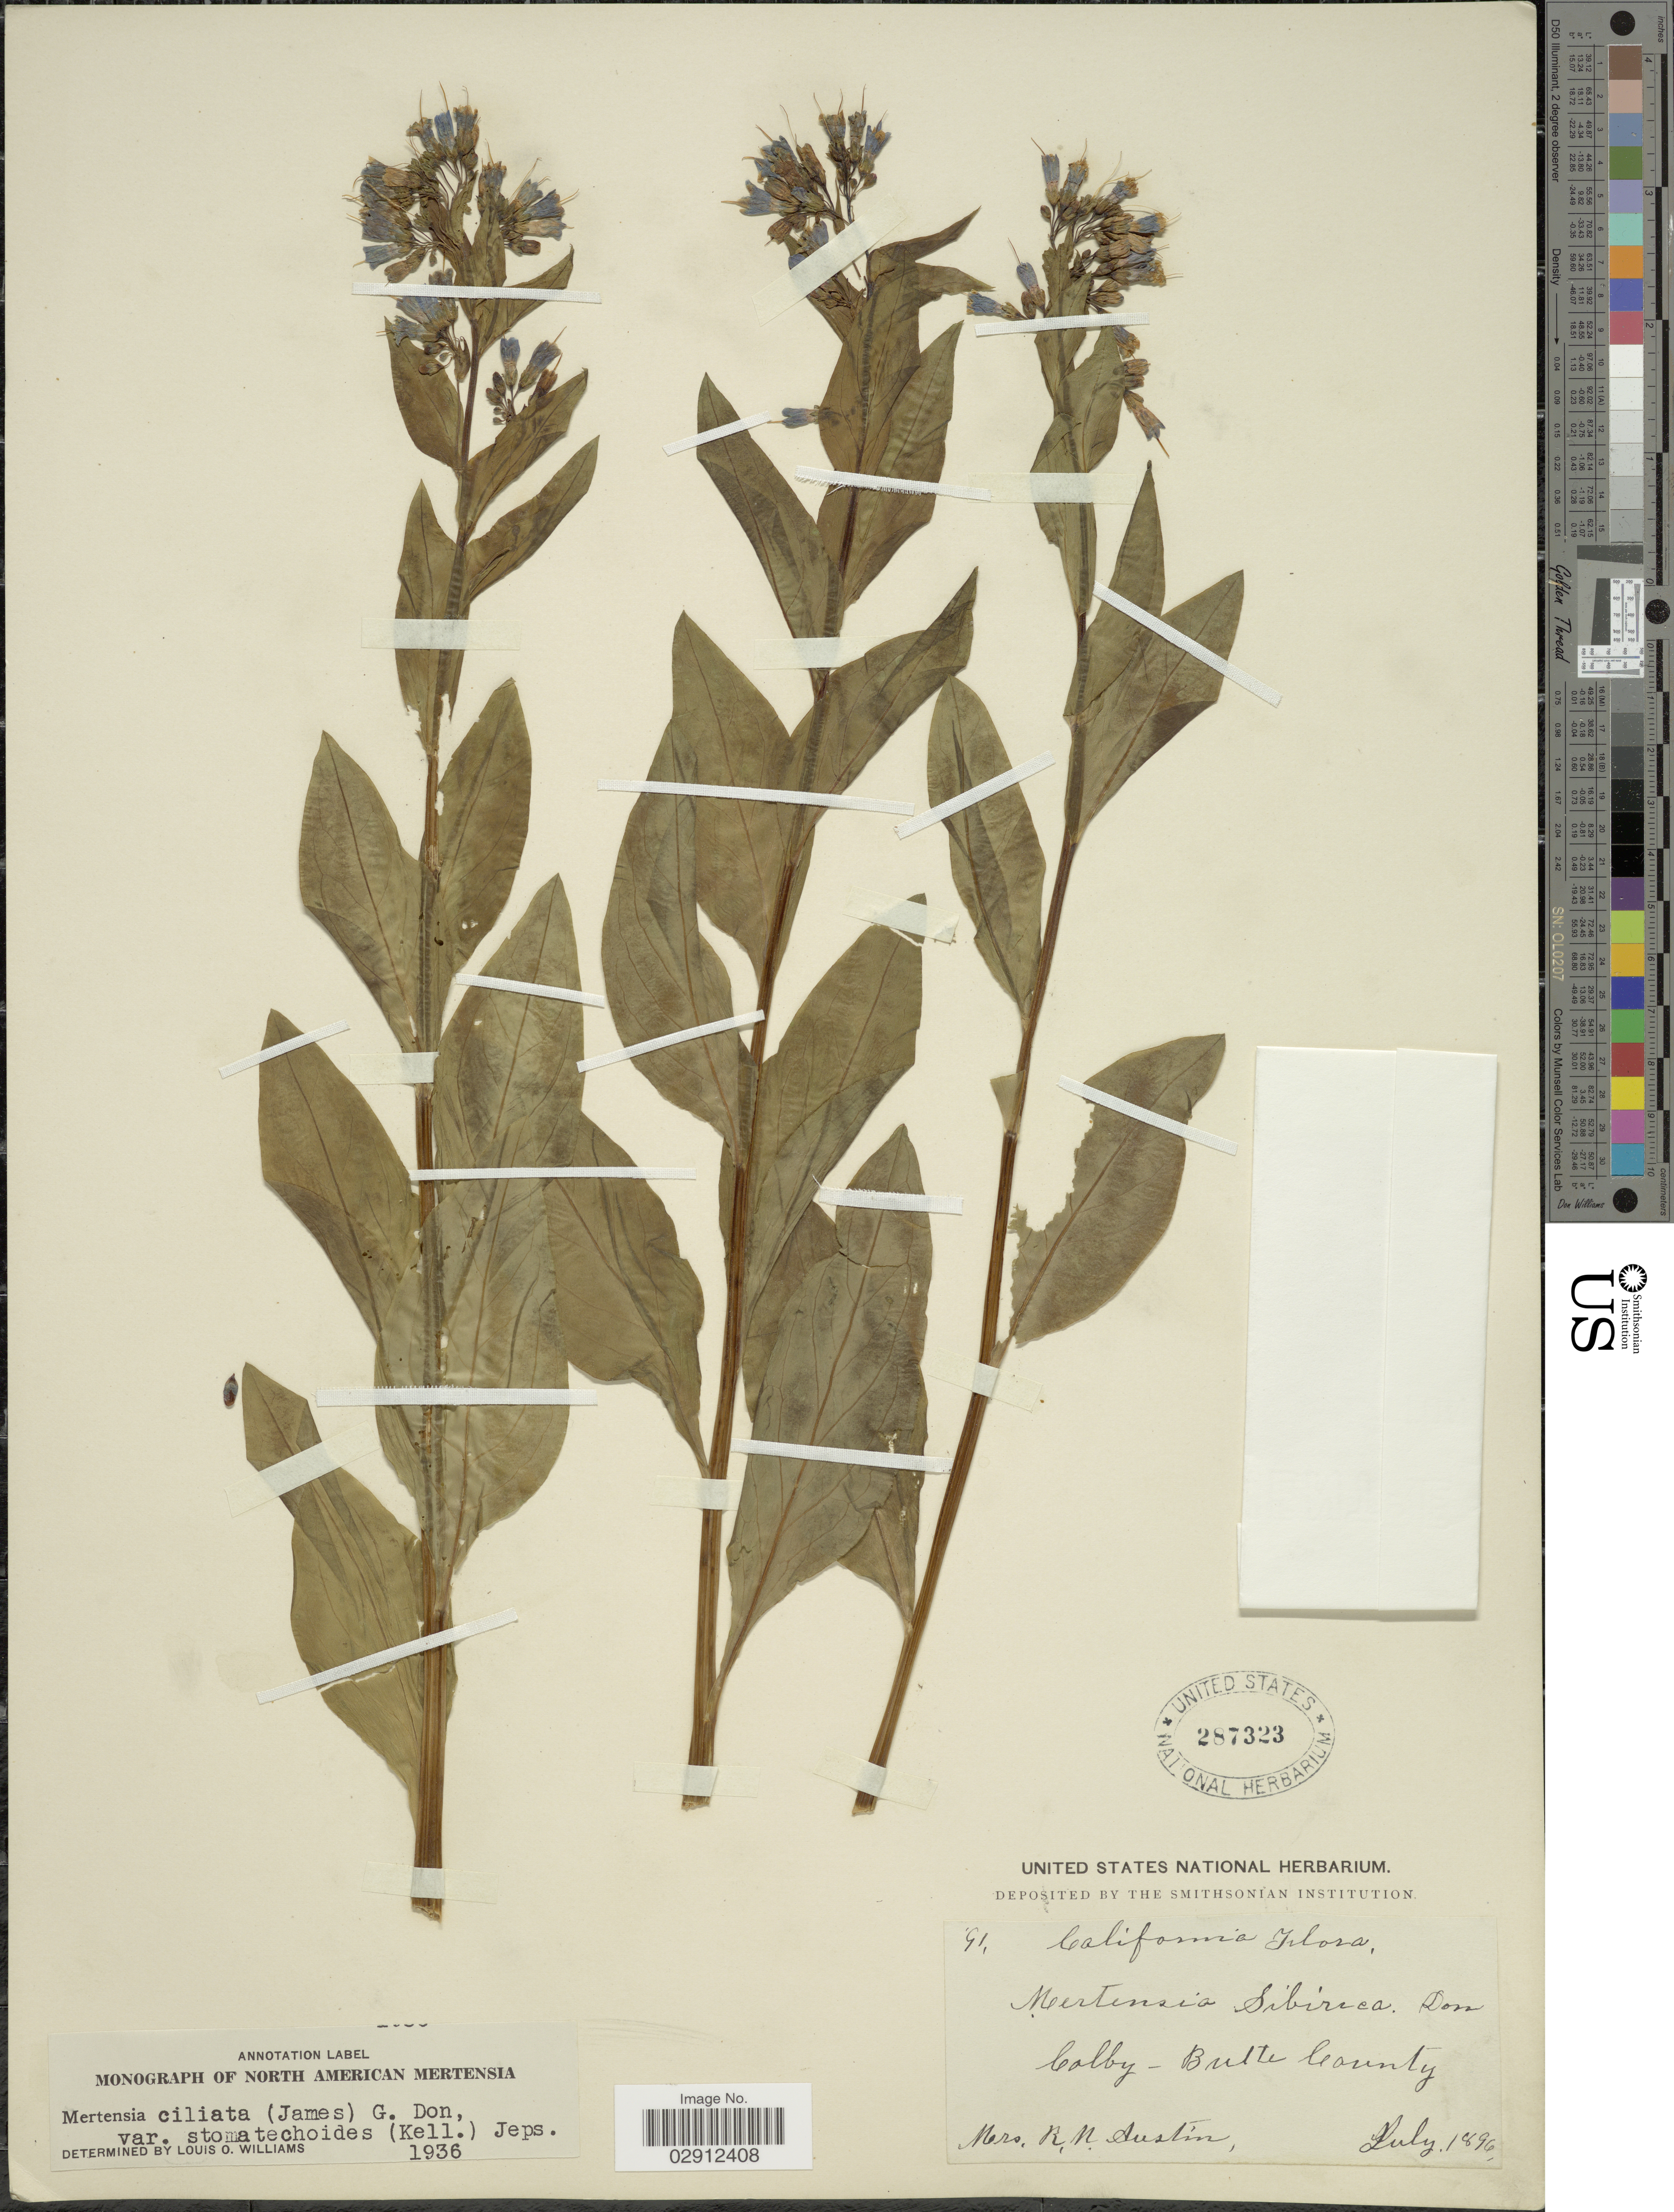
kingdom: Plantae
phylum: Tracheophyta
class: Magnoliopsida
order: Boraginales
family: Boraginaceae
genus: Mertensia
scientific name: Mertensia ciliata var. stomatechoides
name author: (Kellogg) Jeps.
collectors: R. Austin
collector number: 91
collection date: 1896-07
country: United States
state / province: California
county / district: Butte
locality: Colby - Butte County.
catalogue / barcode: US 278323